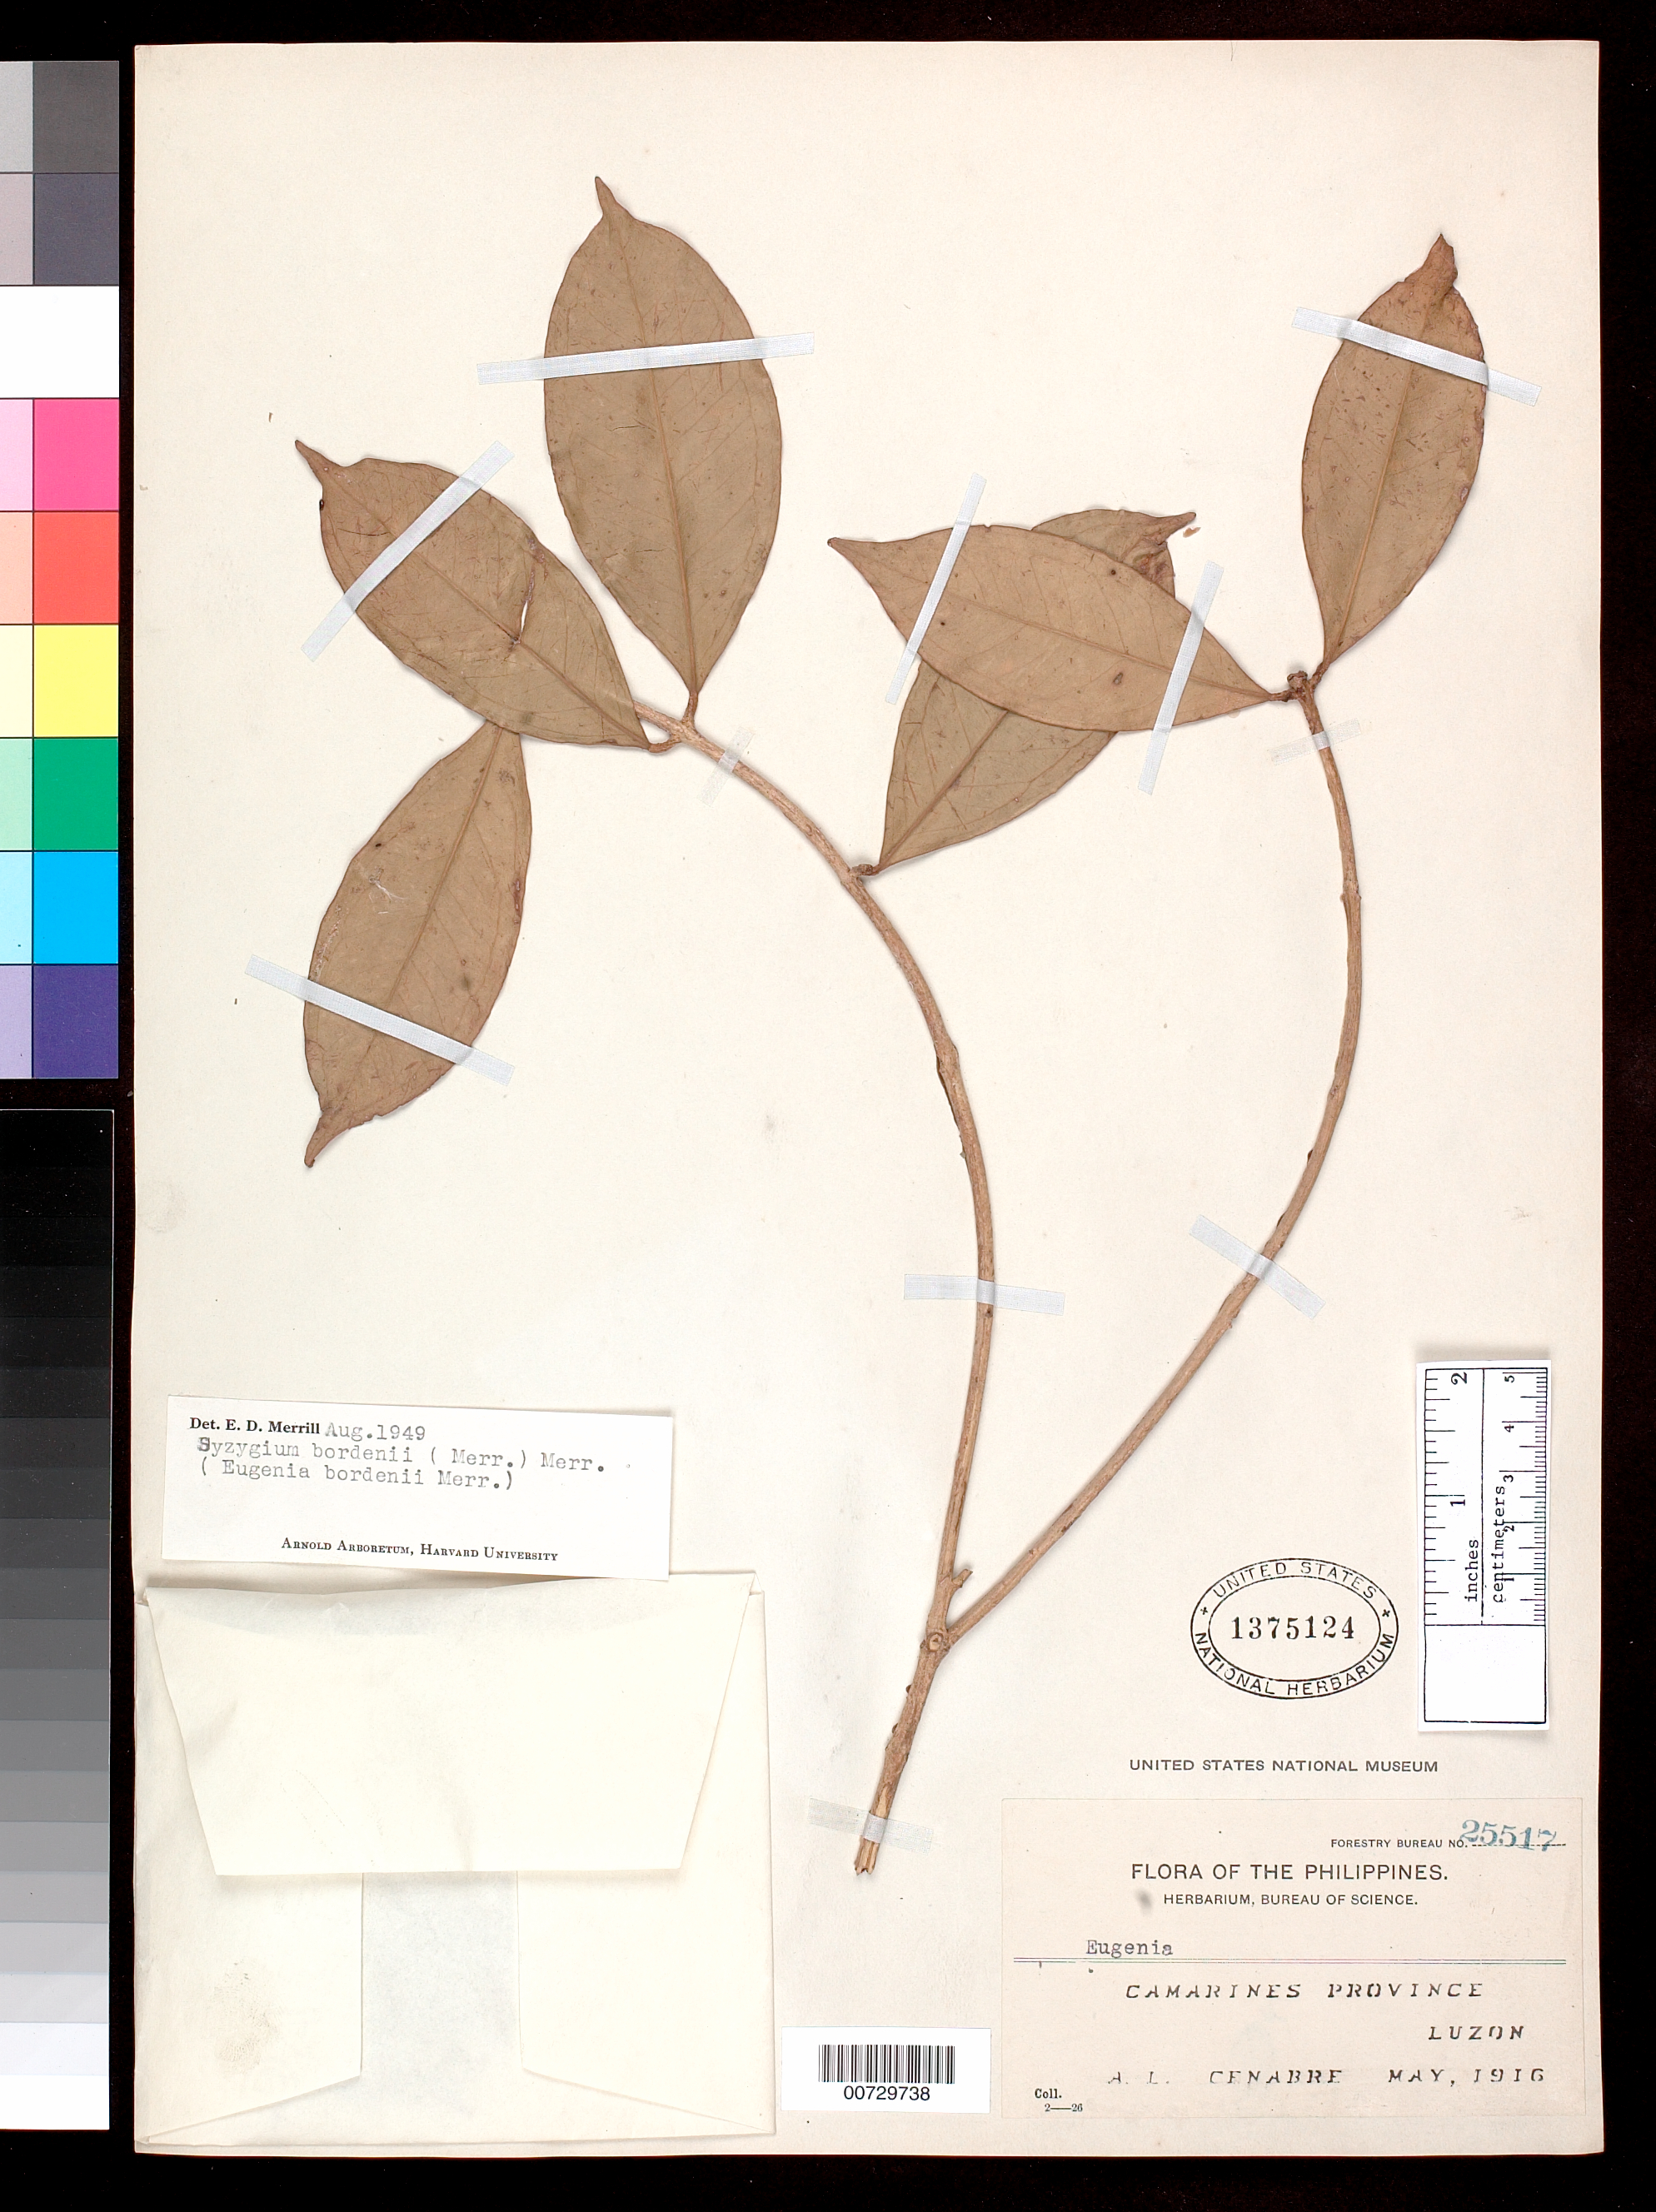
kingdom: Plantae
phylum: Tracheophyta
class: Magnoliopsida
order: Myrtales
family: Myrtaceae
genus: Syzygium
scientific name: Syzygium bordenii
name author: (Merr.) Merr.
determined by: Merrill, Elmer D.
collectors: A. Cenabre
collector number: For. Bur. 25517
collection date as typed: May 1916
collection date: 1916-05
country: Philippines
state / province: Bicol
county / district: Camarines Norte / Camarines Sur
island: Luzon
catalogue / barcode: US 1375124